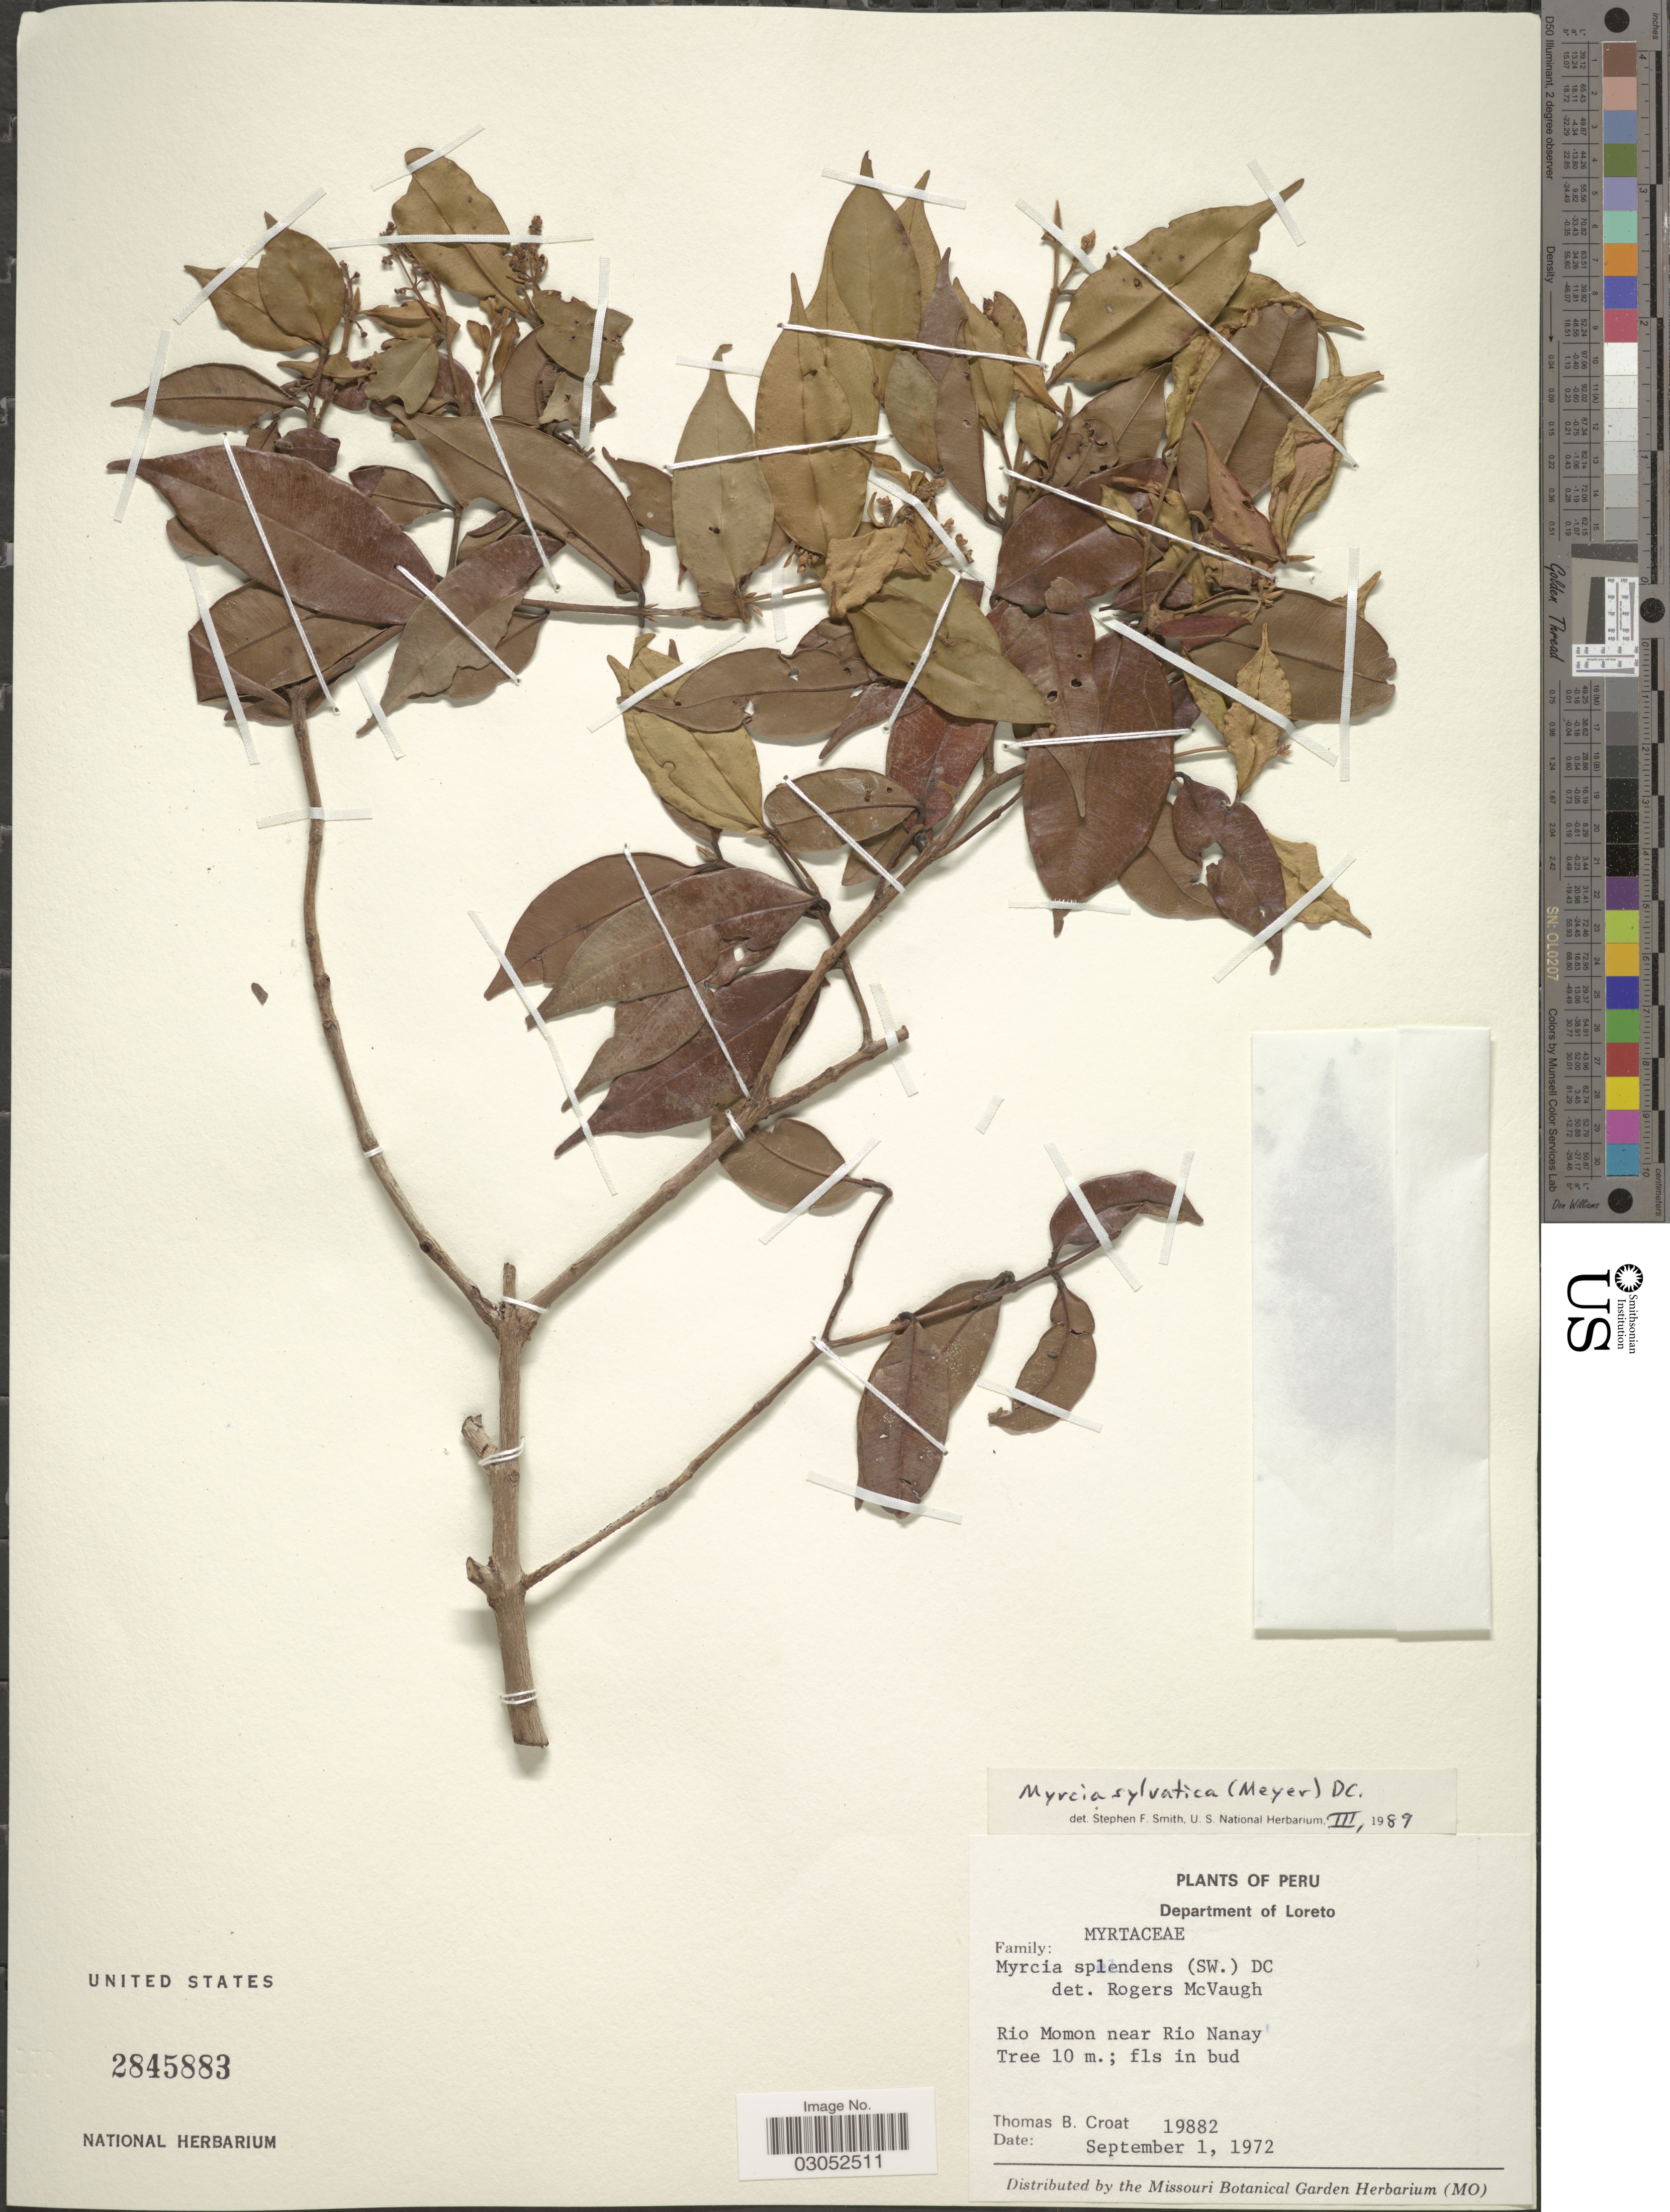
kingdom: Plantae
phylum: Tracheophyta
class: Magnoliopsida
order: Myrtales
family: Myrtaceae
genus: Myrcia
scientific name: Myrcia sylvatica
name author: (G. Mey.) DC.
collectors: T. B. Croat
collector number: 19882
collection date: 1972-09-01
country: Peru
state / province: Loreto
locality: Department of Loreto. Rio Momon near Rio Nanay.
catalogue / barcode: US 2845883